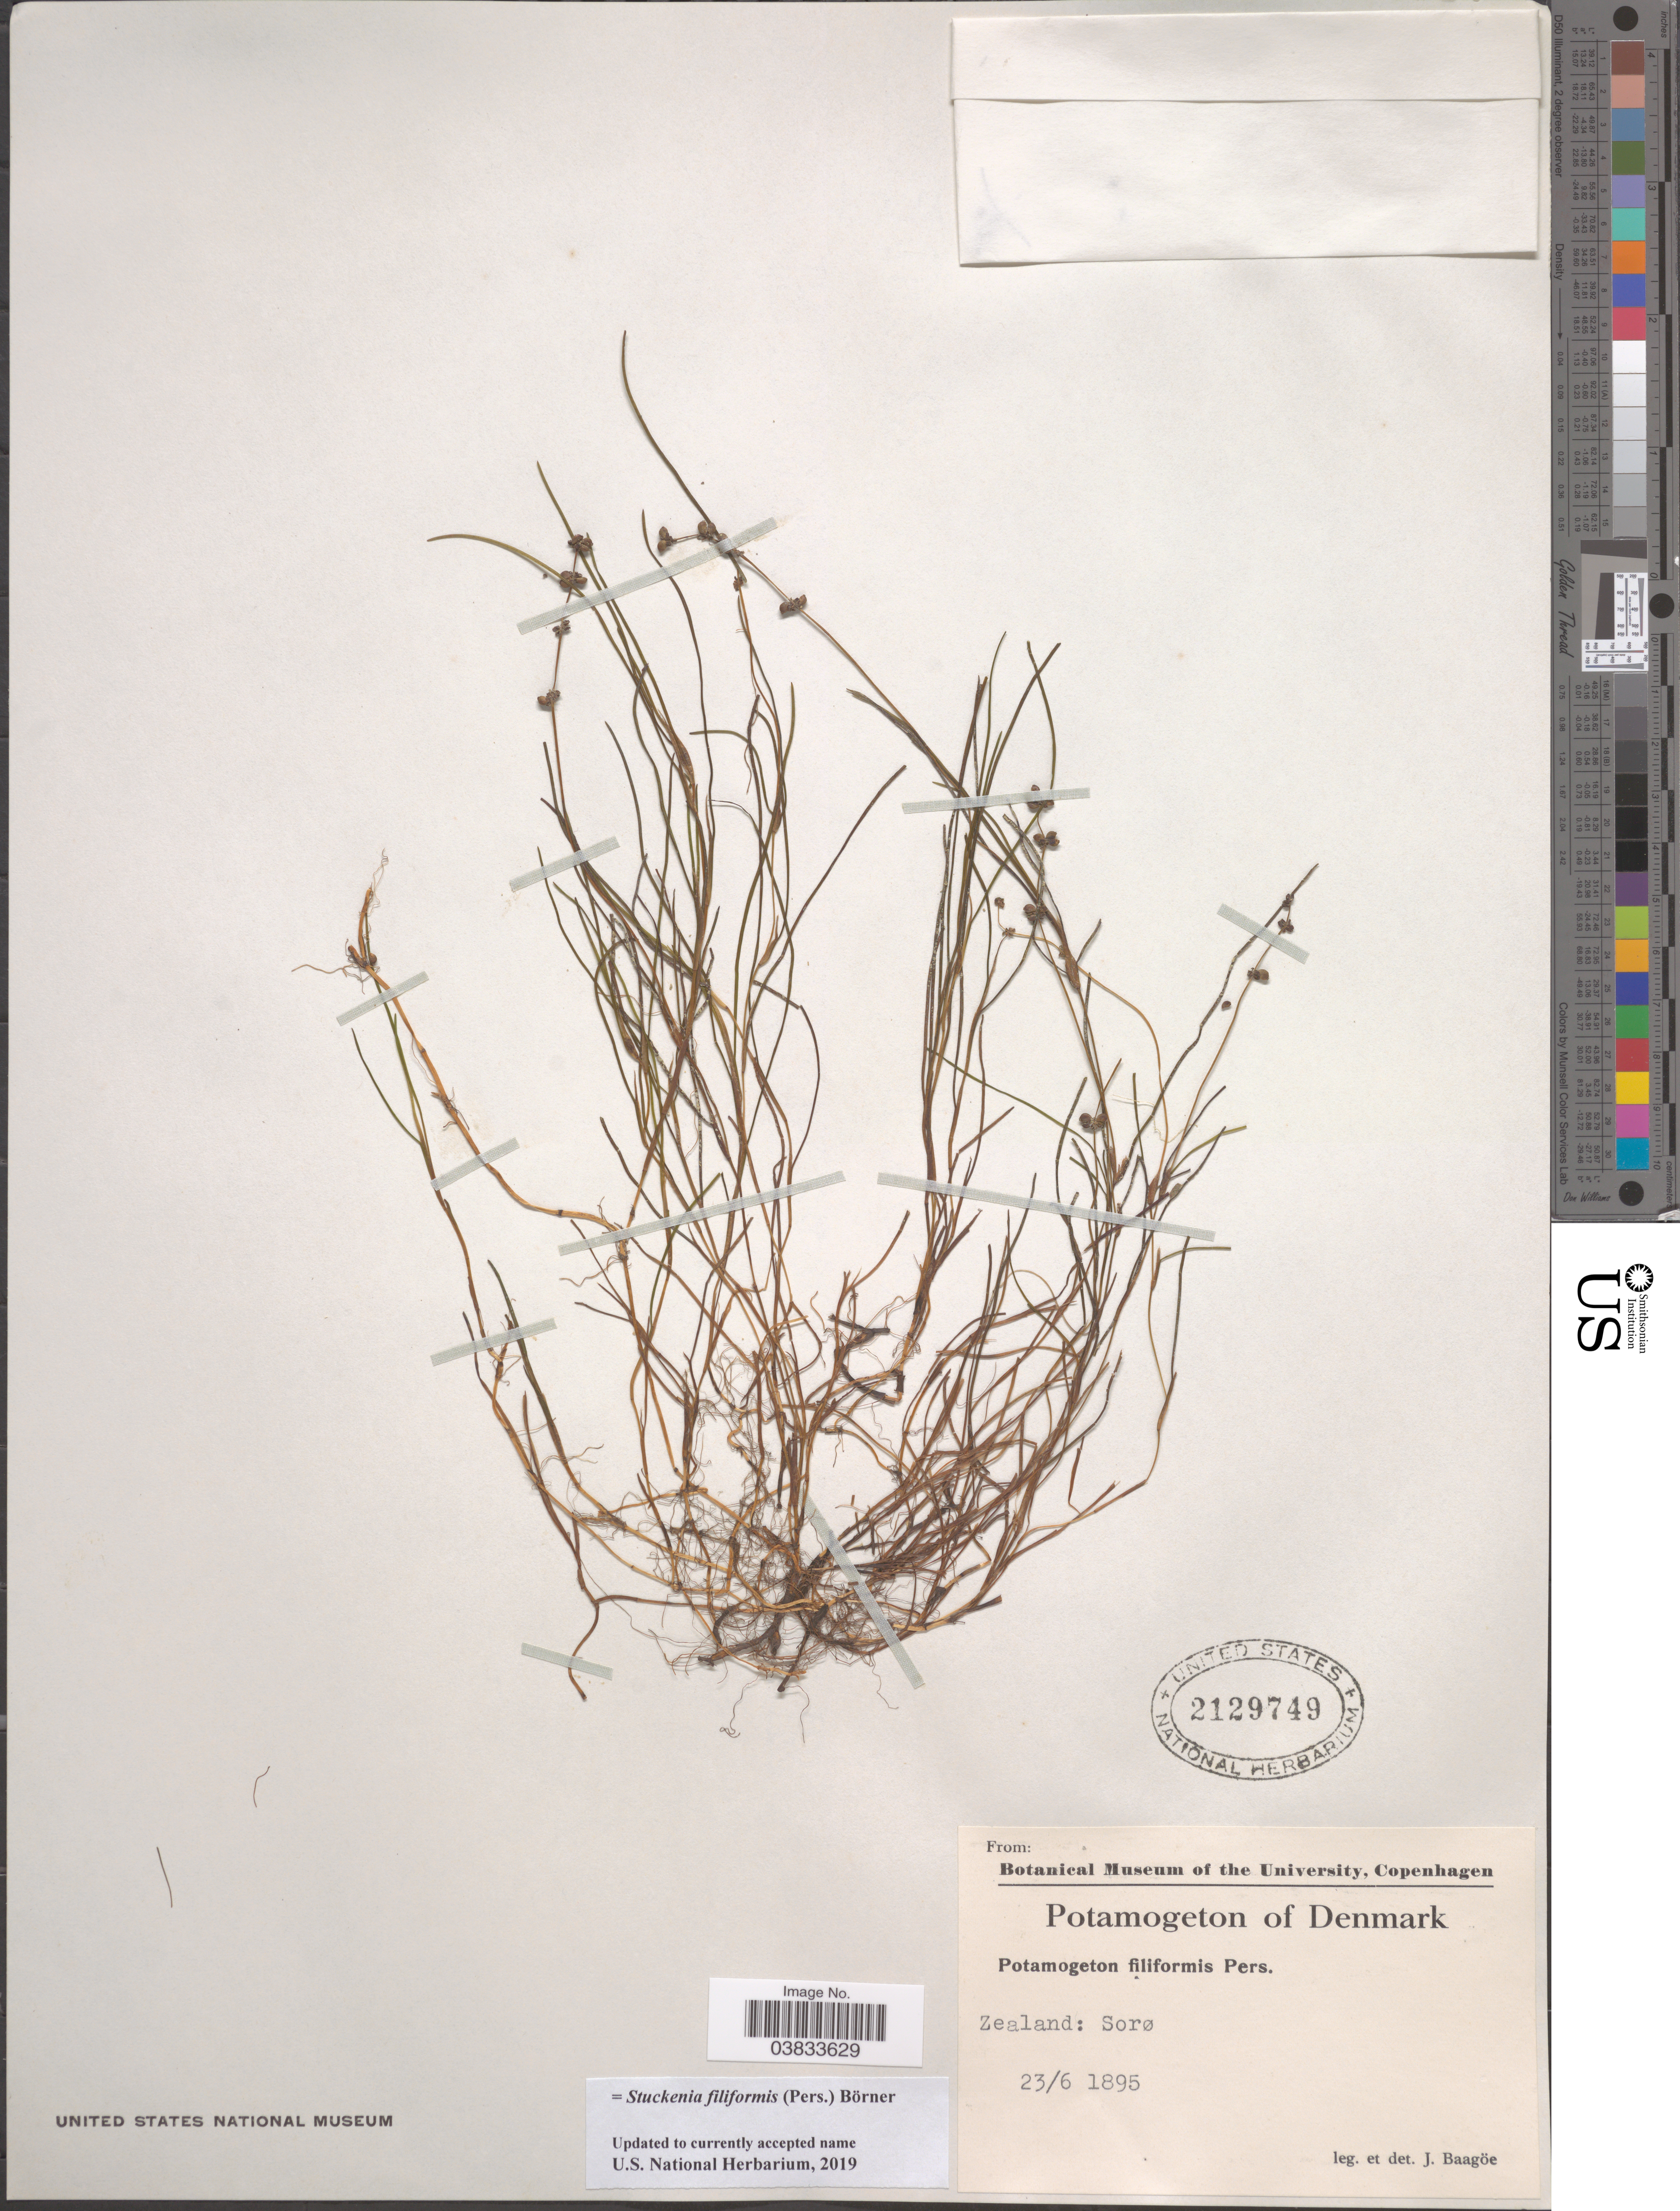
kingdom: Plantae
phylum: Tracheophyta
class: Liliopsida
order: Alismatales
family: Potamogetonaceae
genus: Stuckenia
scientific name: Stuckenia filiformis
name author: (Pers.) Börner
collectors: J. Baagoe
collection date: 1895-06-23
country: Denmark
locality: Zealand: Sorø.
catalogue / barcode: US 2129749